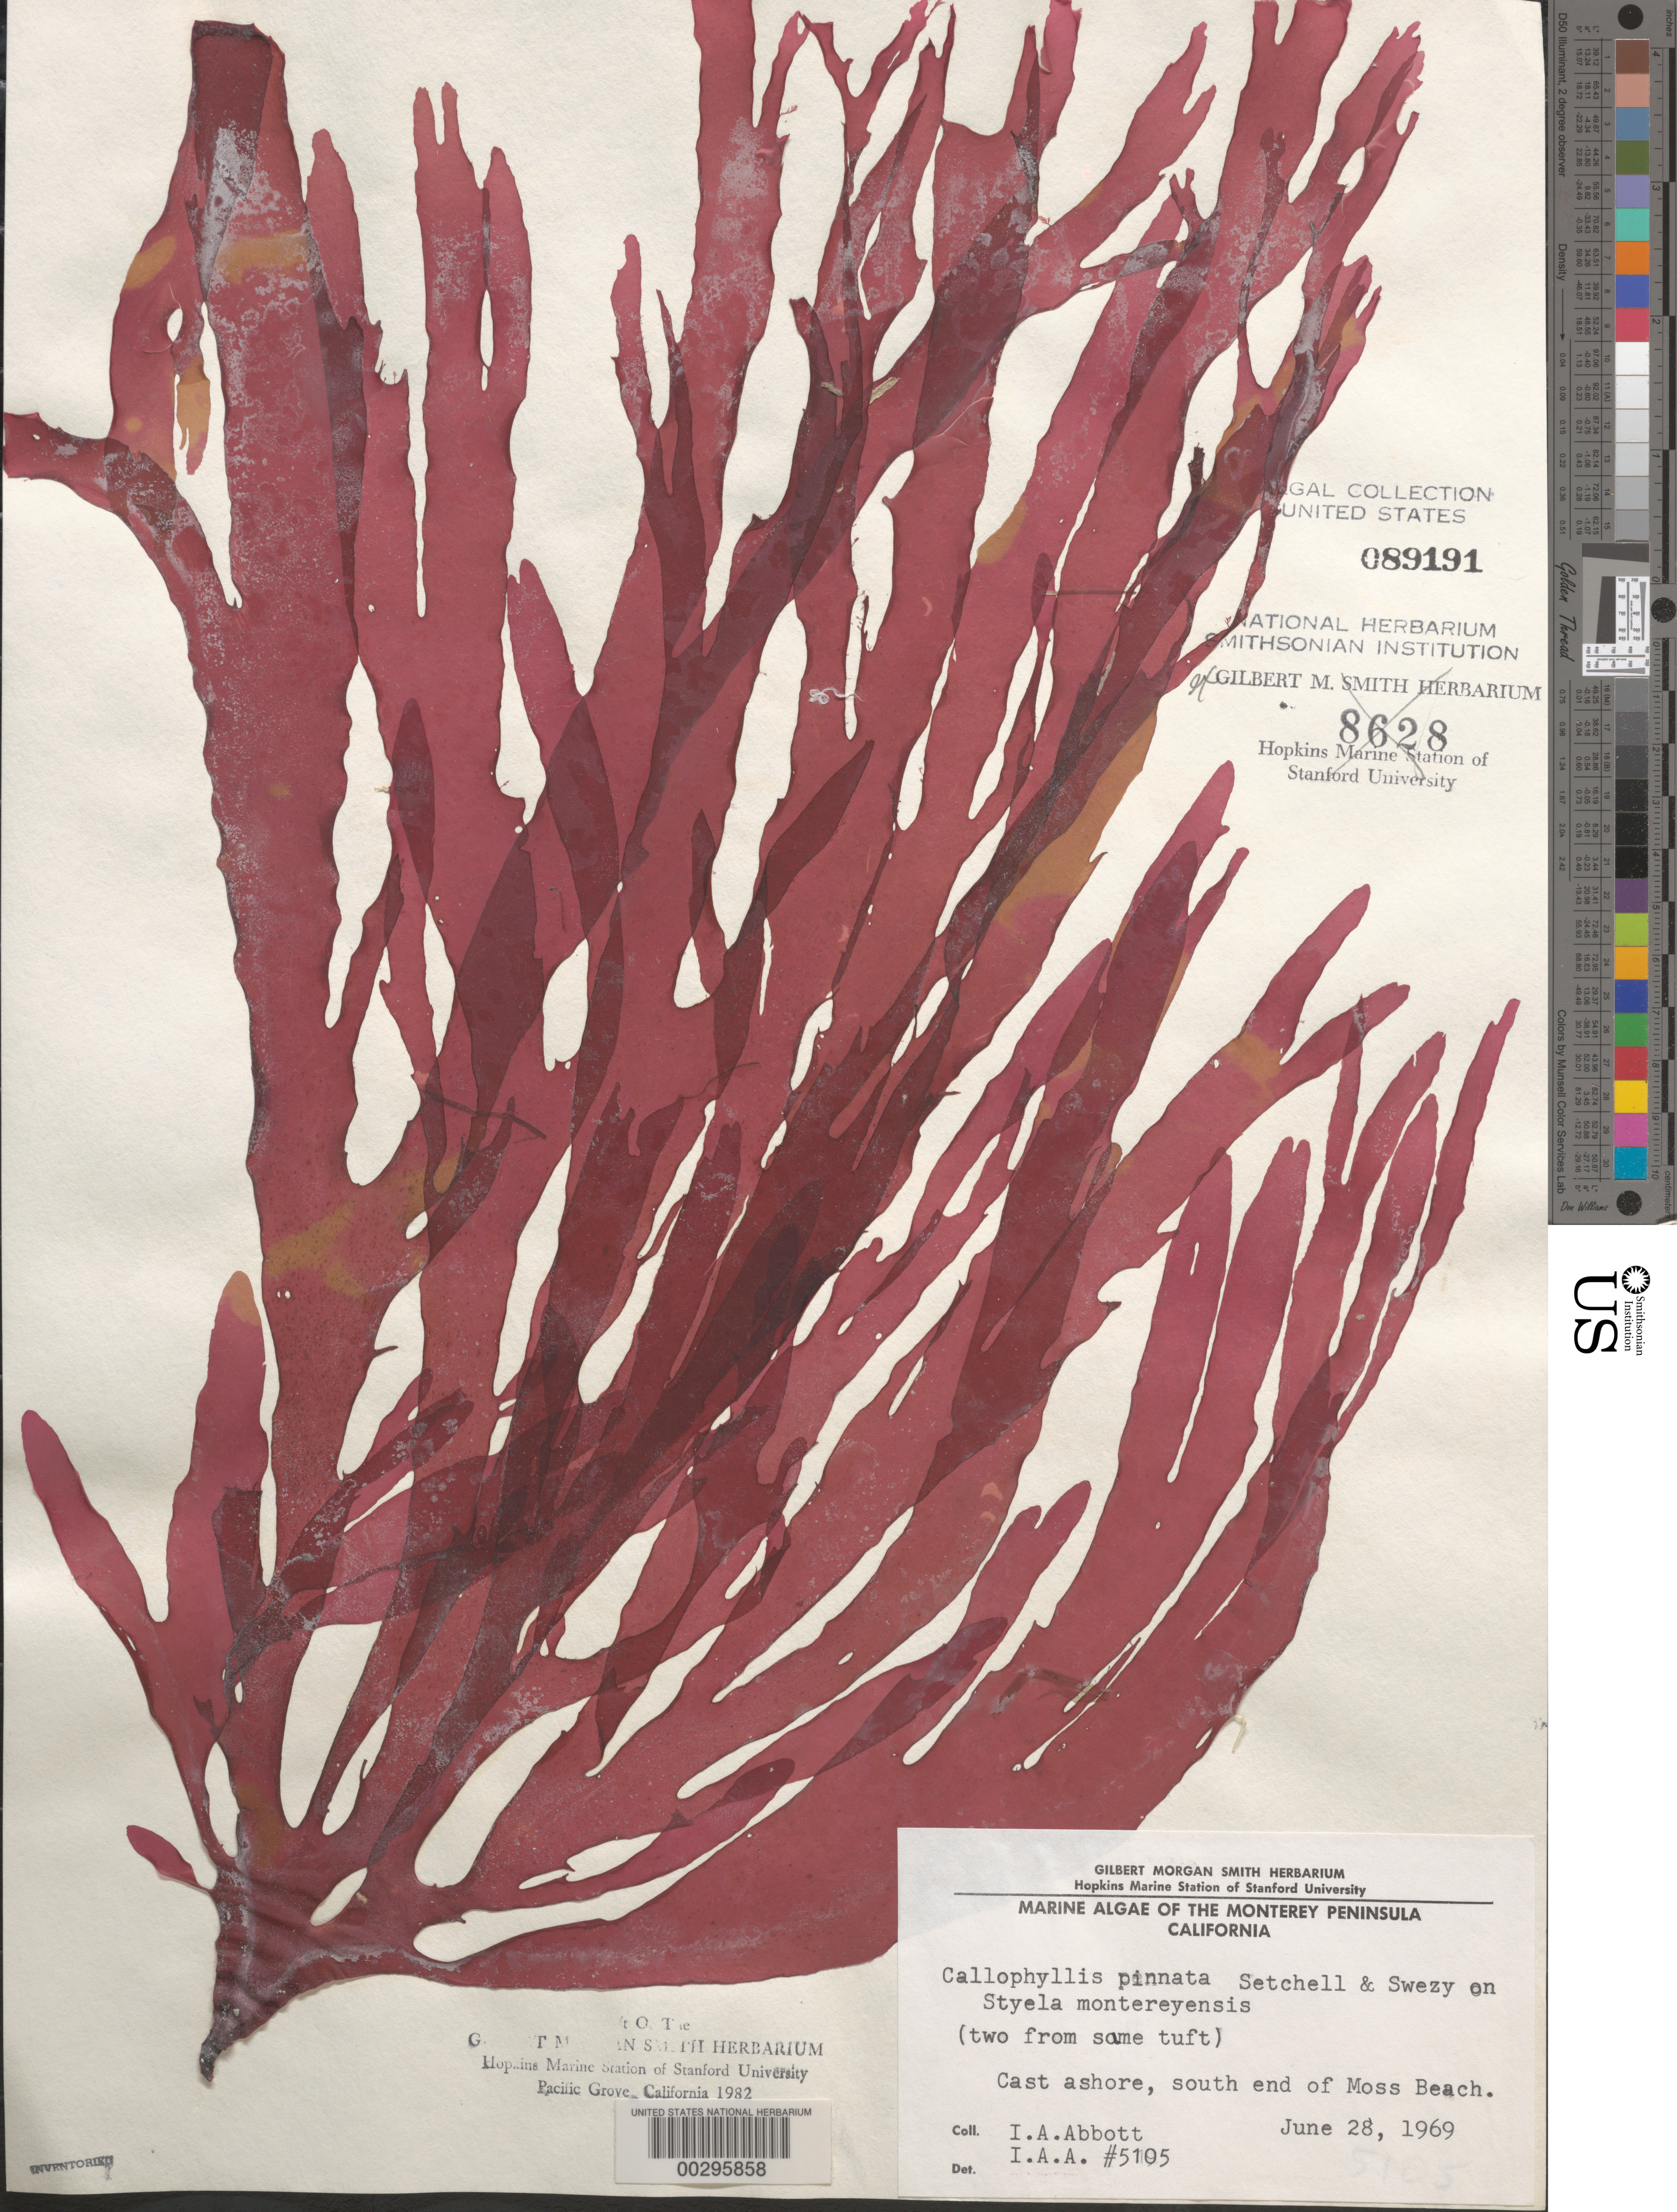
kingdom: Plantae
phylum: Rhodophyta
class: Florideophyceae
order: Gigartinales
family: Kallymeniaceae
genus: Callophyllis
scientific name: Callophyllis pinnata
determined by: Abbott, Isabella A.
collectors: I. A. Abbott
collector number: IAA 5105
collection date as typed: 28 Jun 1969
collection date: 1969-06-28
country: United States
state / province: California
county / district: Monterey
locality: Moss Beach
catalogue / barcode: US 89191